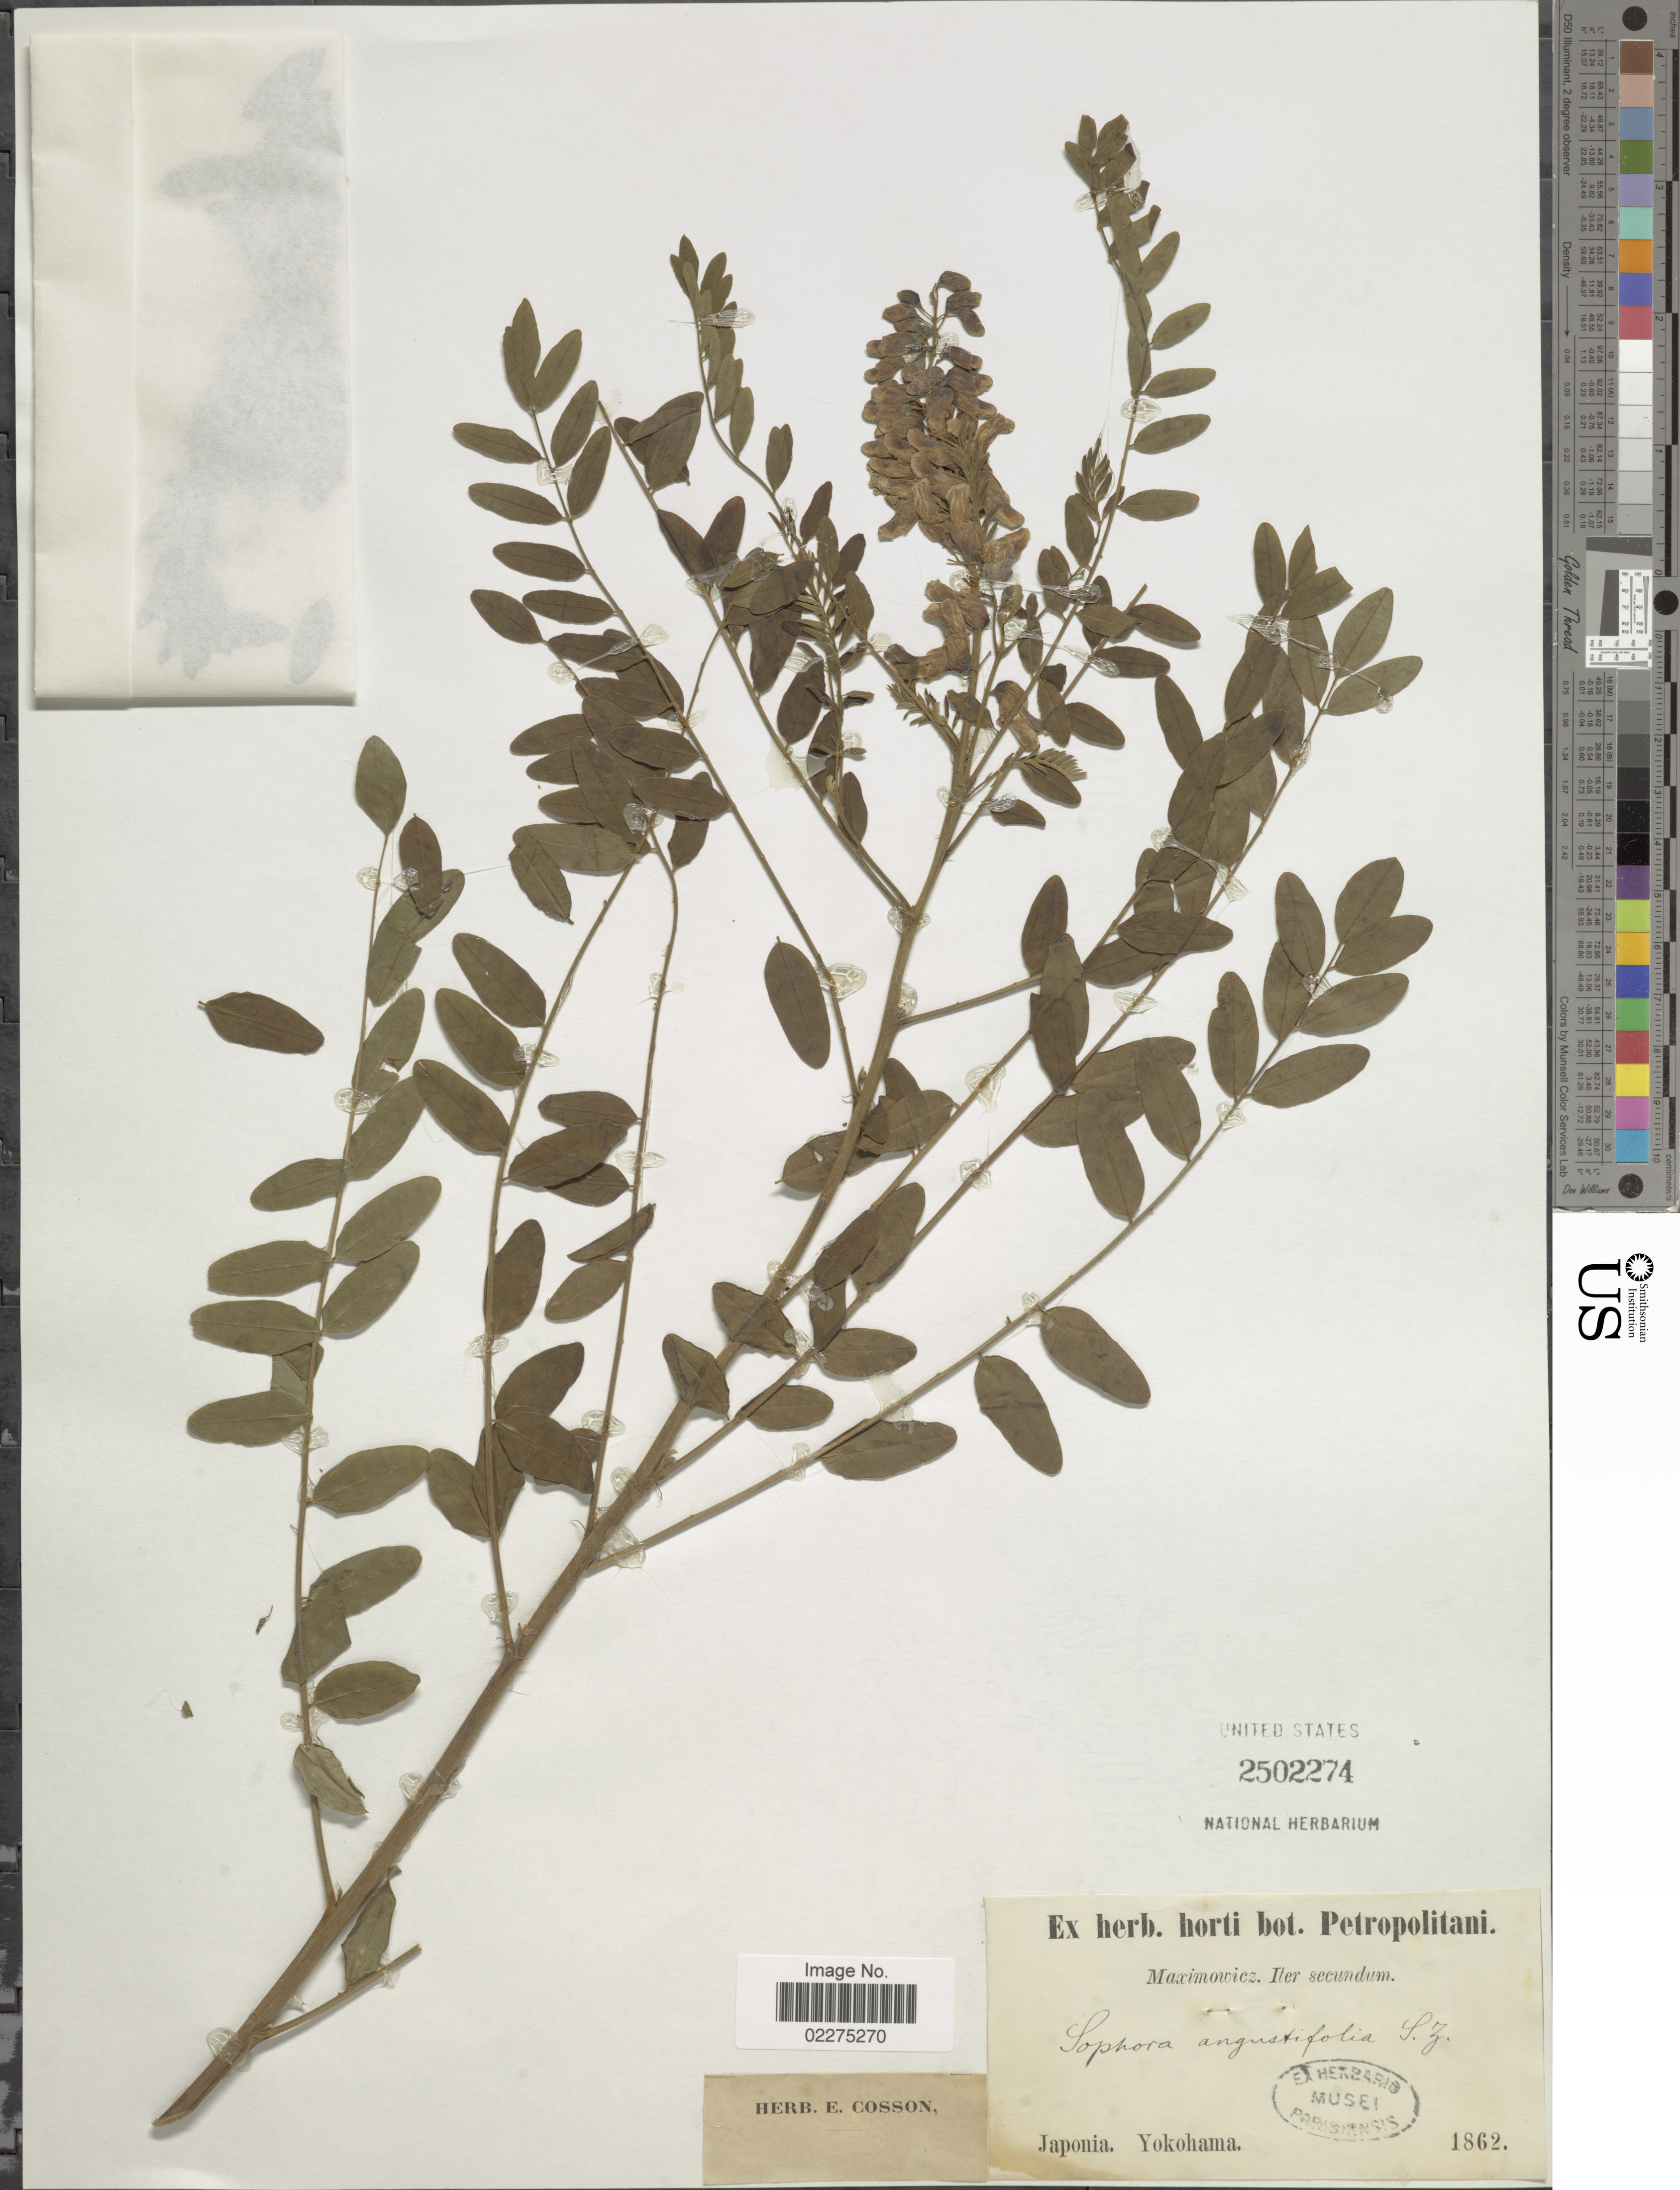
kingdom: Plantae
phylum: Tracheophyta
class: Magnoliopsida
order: Fabales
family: Fabaceae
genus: Sophora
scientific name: Sophora angustifolia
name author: Siebold & Zucc.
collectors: Maximowicz, --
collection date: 1862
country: Japan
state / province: Kanagawa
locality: Yokohama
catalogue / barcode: US 2502274